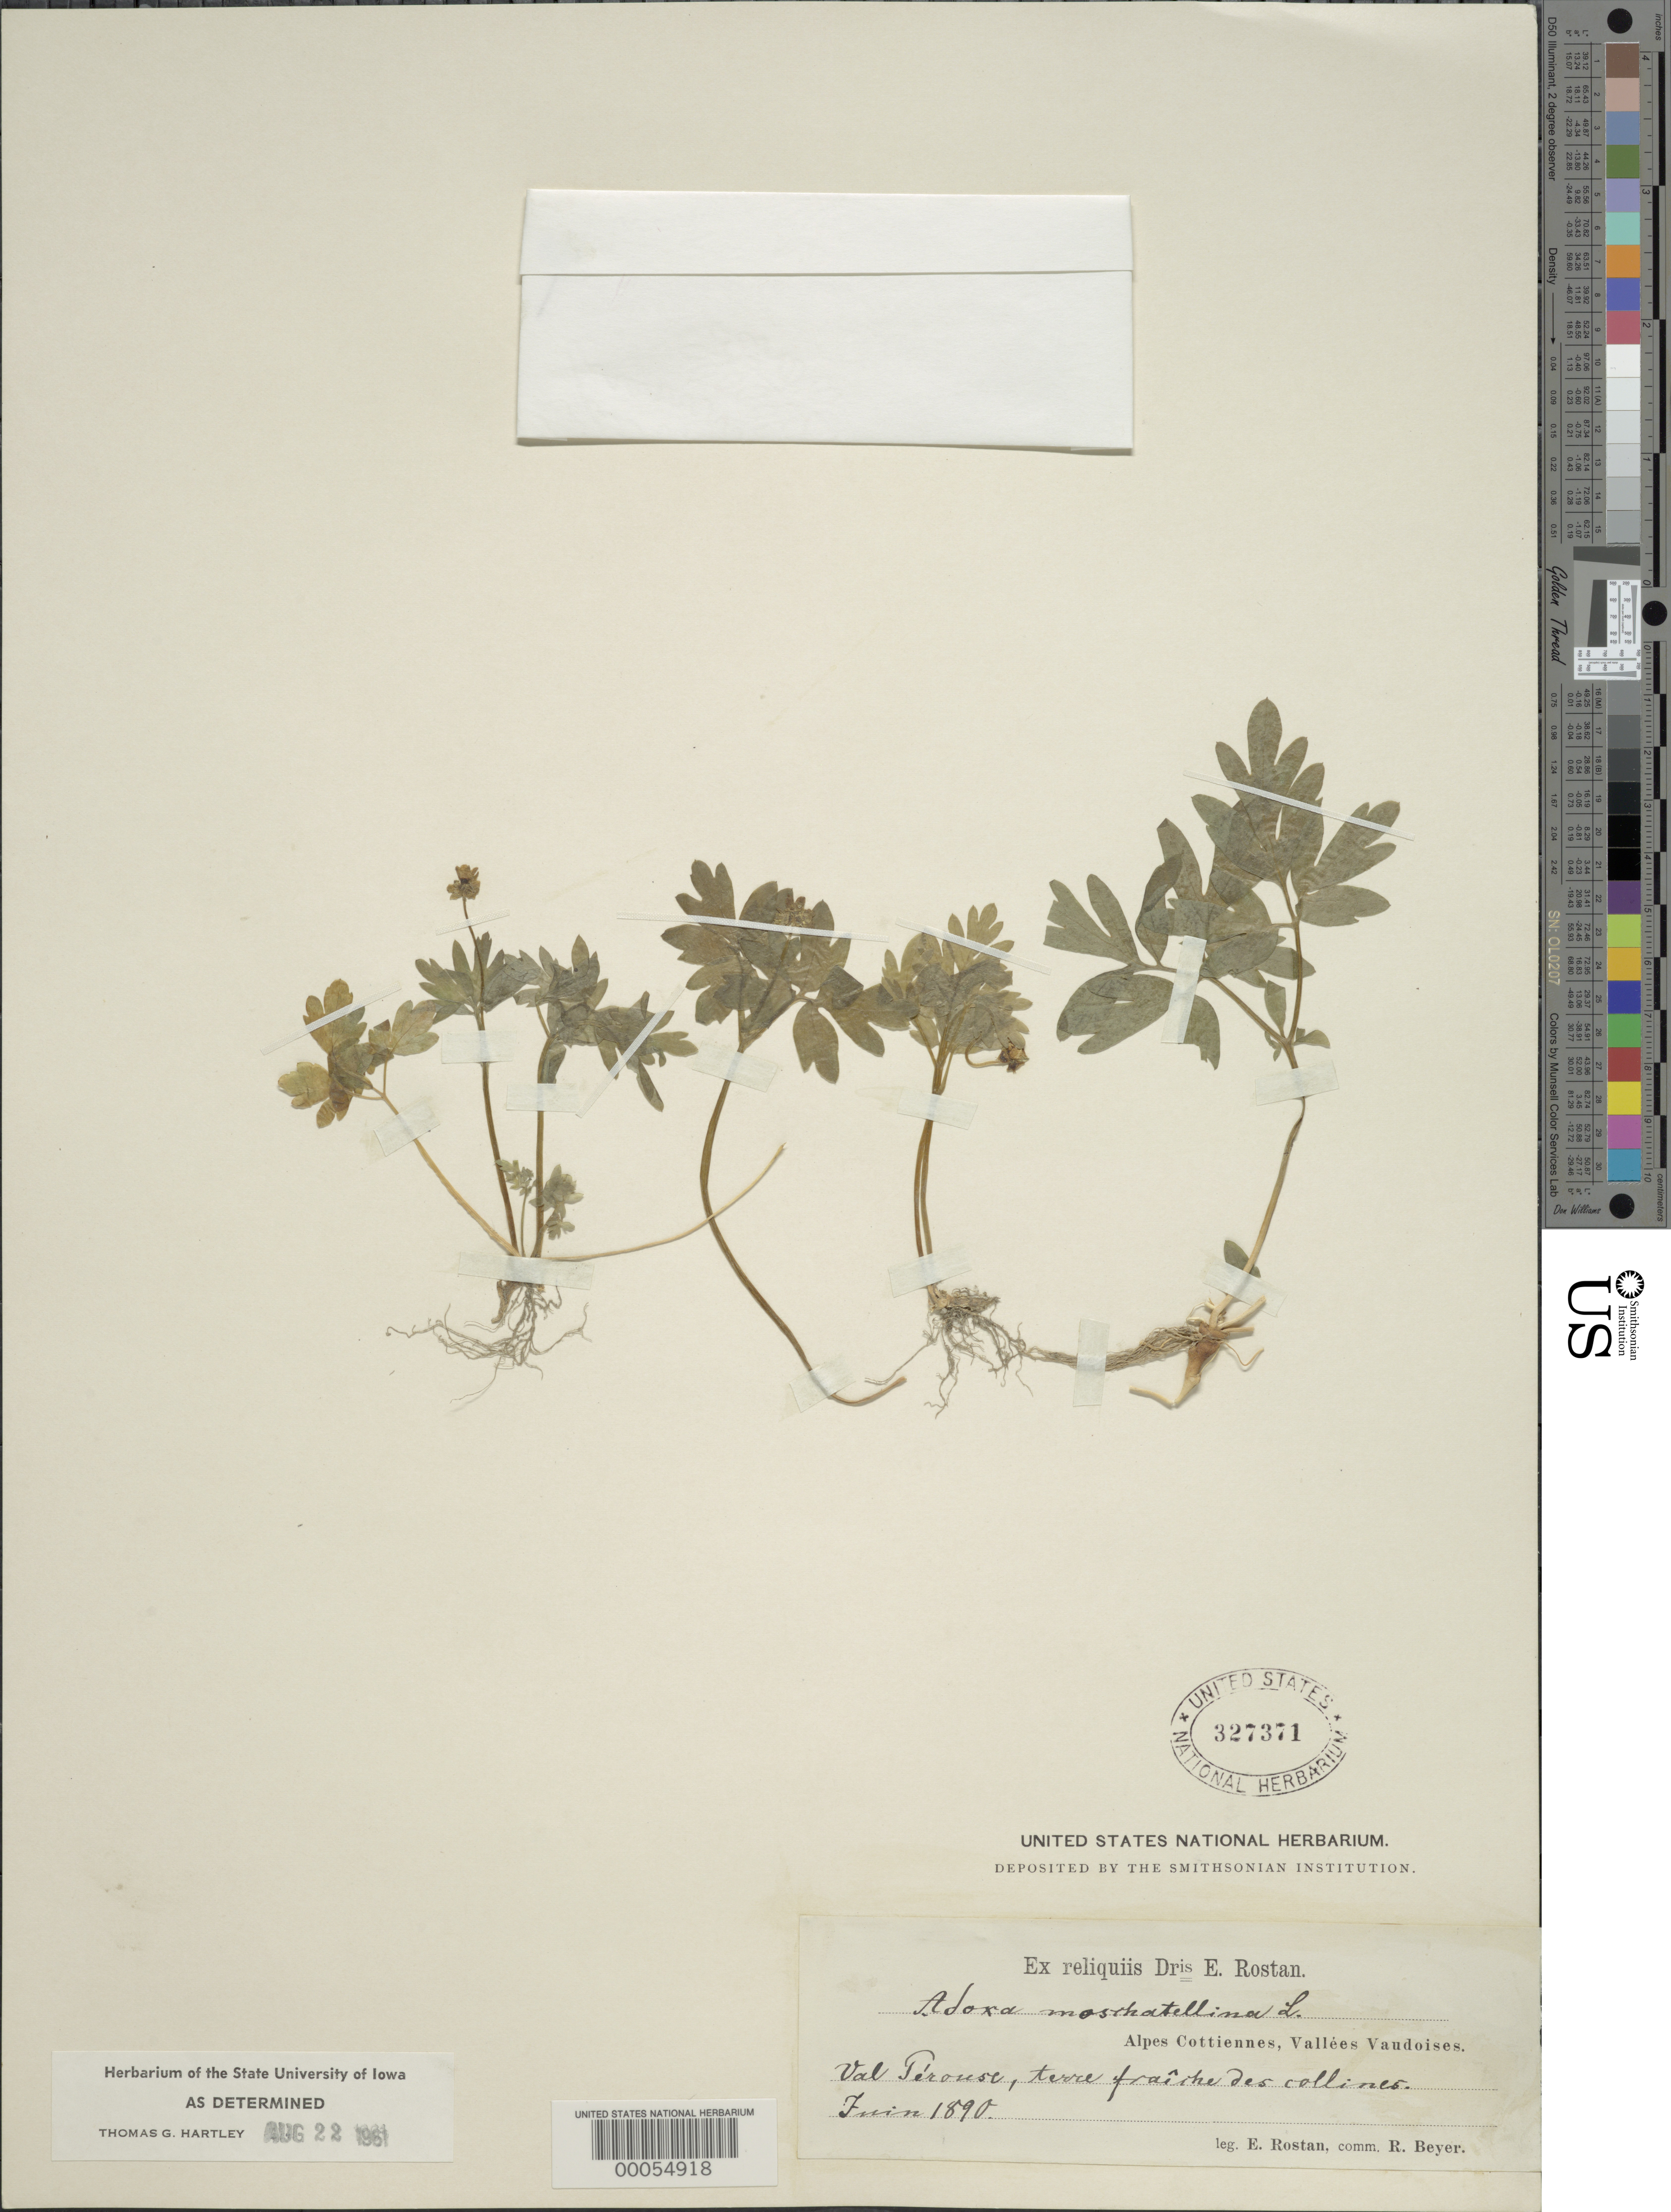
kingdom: Plantae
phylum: Tracheophyta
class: Magnoliopsida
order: Dipsacales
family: Viburnaceae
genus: Adoxa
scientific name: Adoxa moschatellina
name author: L.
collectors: E. Rostan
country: France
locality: Vallees vaudoises: val terouse, alpes cottiennes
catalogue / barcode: US 327371